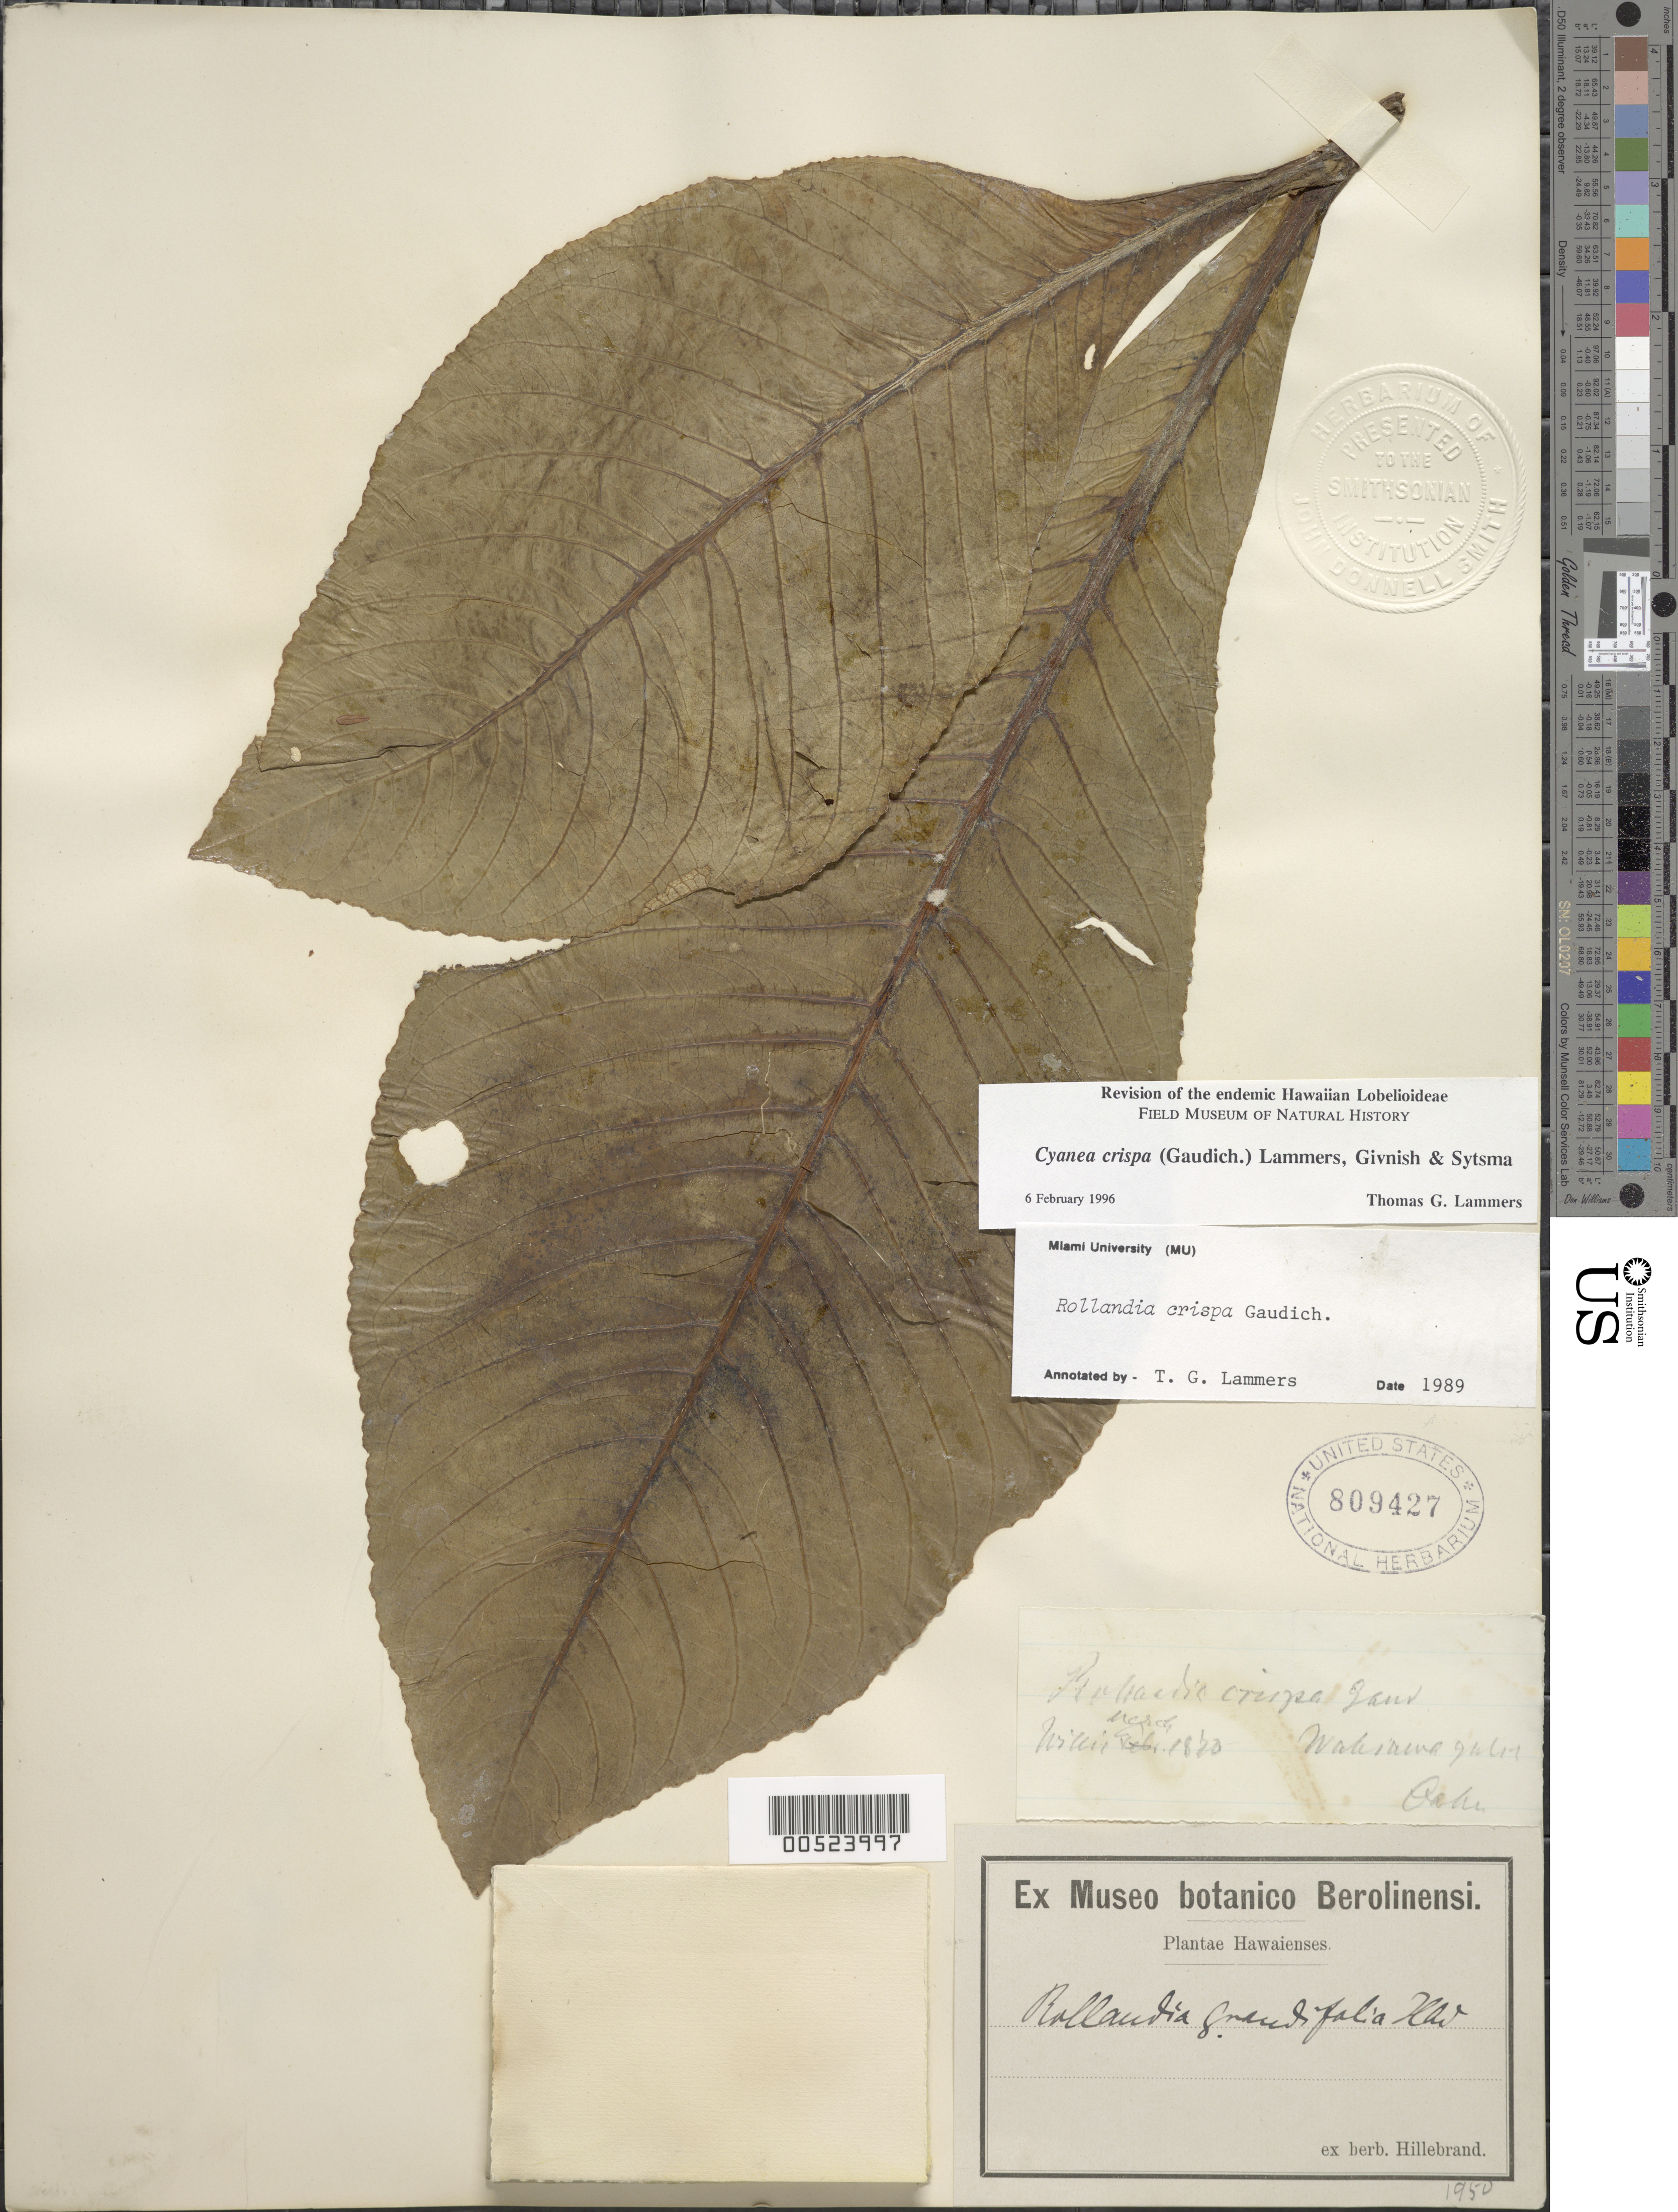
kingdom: Plantae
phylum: Tracheophyta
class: Magnoliopsida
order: Asterales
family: Campanulaceae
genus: Cyanea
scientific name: Cyanea crispa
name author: (Gaudich.) Lammers et al.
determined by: Lammers, T. G.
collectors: -. Willie & ex herb. Hillebrand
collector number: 1950?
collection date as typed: Mar 1870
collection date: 1870-03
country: United States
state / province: Hawaii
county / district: Honolulu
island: Oahu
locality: Wahiawa Gulch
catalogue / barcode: US 809427